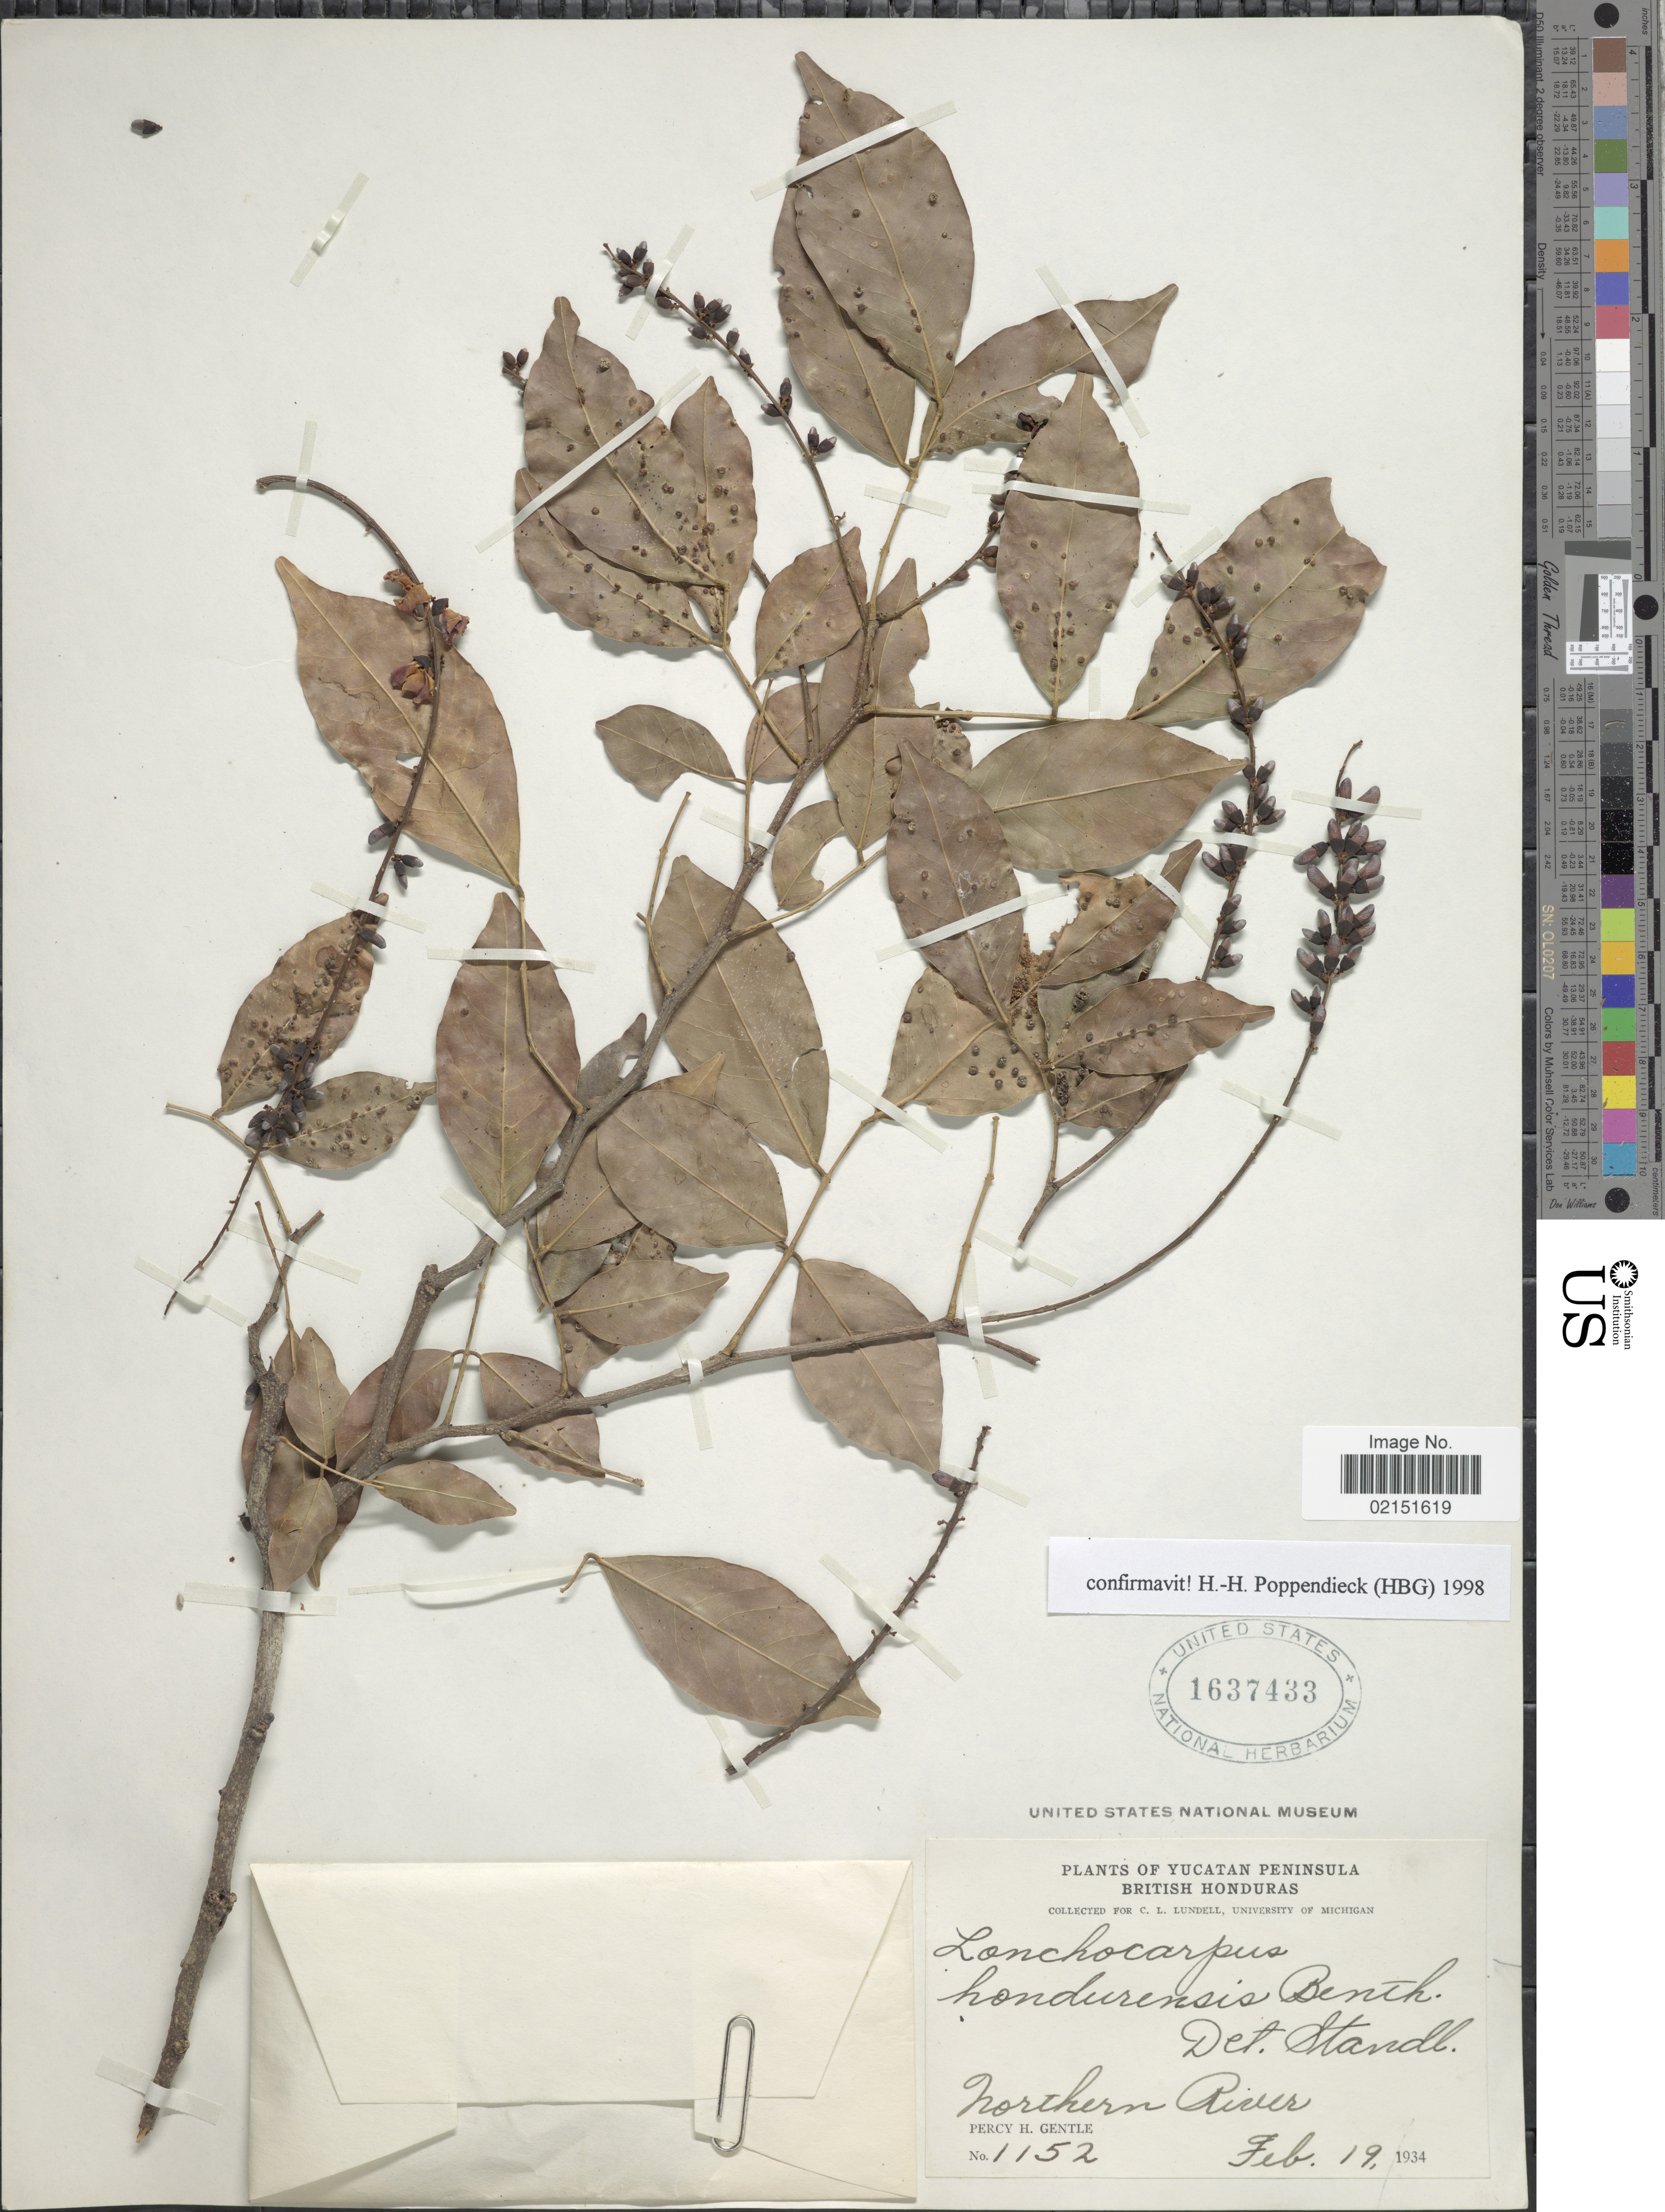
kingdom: Plantae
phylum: Tracheophyta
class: Magnoliopsida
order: Fabales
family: Fabaceae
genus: Lonchocarpus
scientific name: Lonchocarpus hondurensis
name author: Benth.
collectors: P. H. Gentle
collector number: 1152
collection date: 1934-02-19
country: Belize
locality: Yucatan Peninsula. British Honduras. Northern River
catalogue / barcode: US 1637433